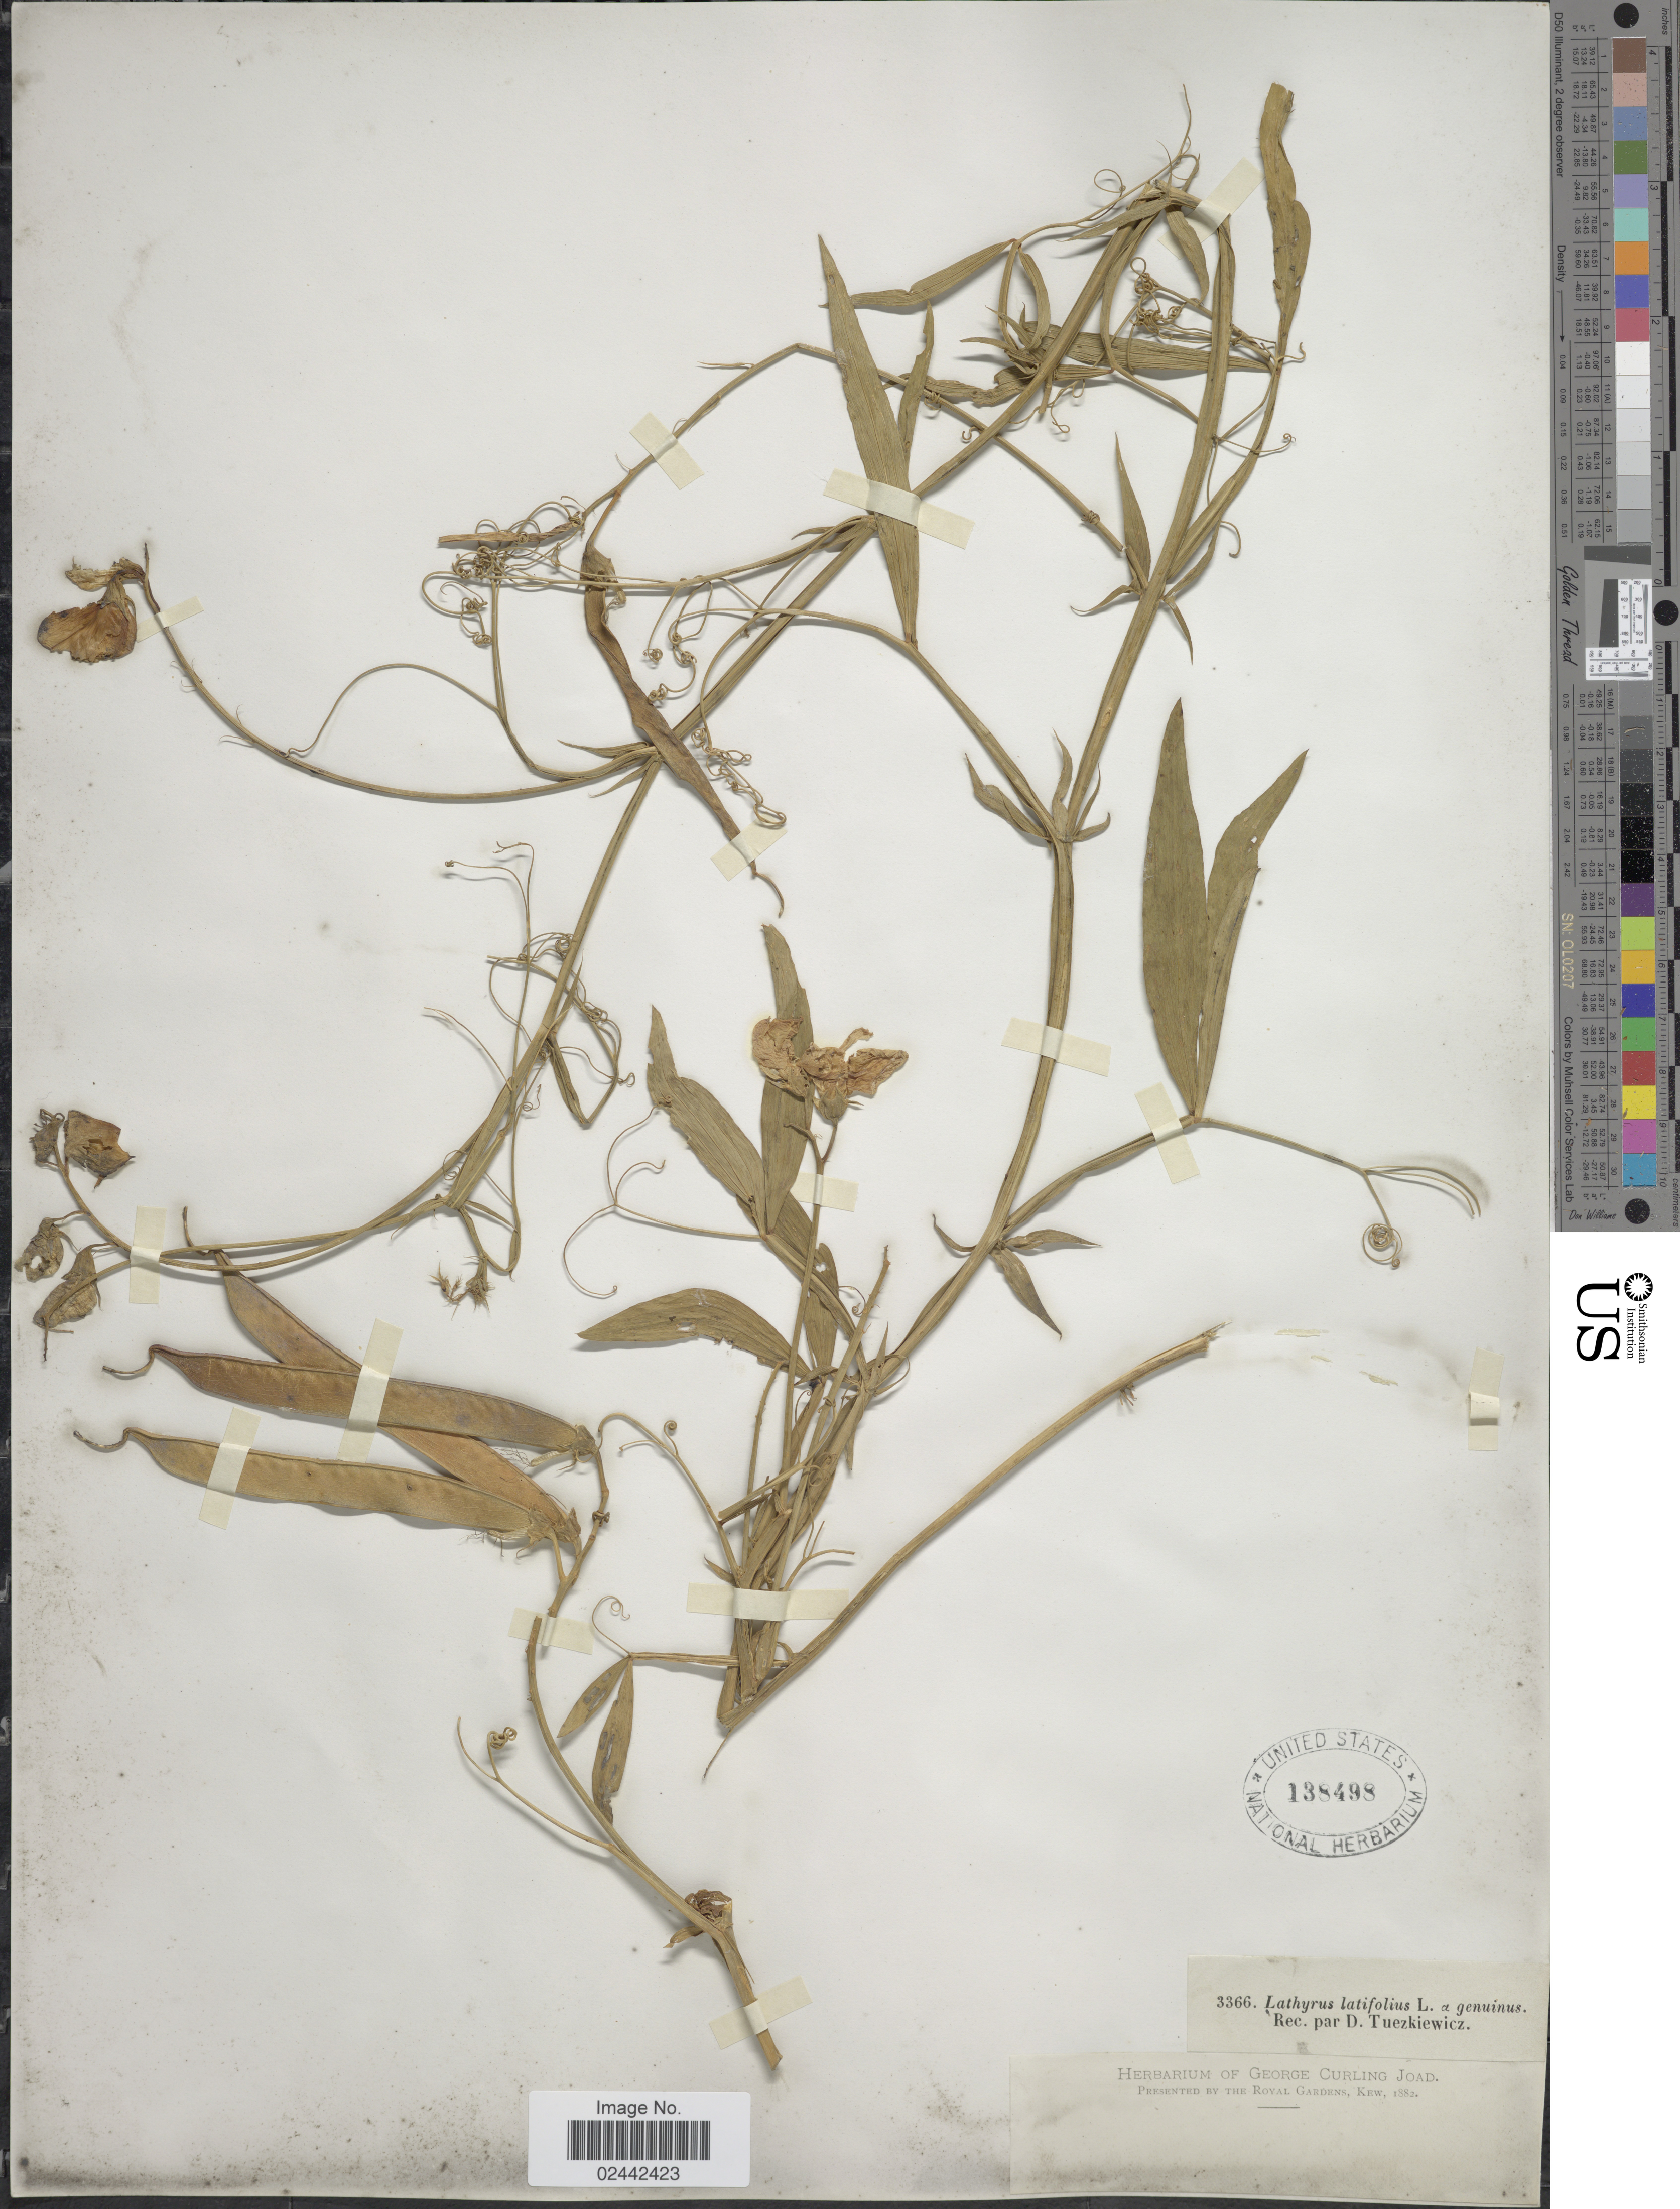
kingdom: Plantae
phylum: Tracheophyta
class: Magnoliopsida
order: Fabales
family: Fabaceae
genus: Lathyrus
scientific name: Lathyrus latifolius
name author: L.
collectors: D. Tuezkiewicz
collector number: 3366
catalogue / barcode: US 138498